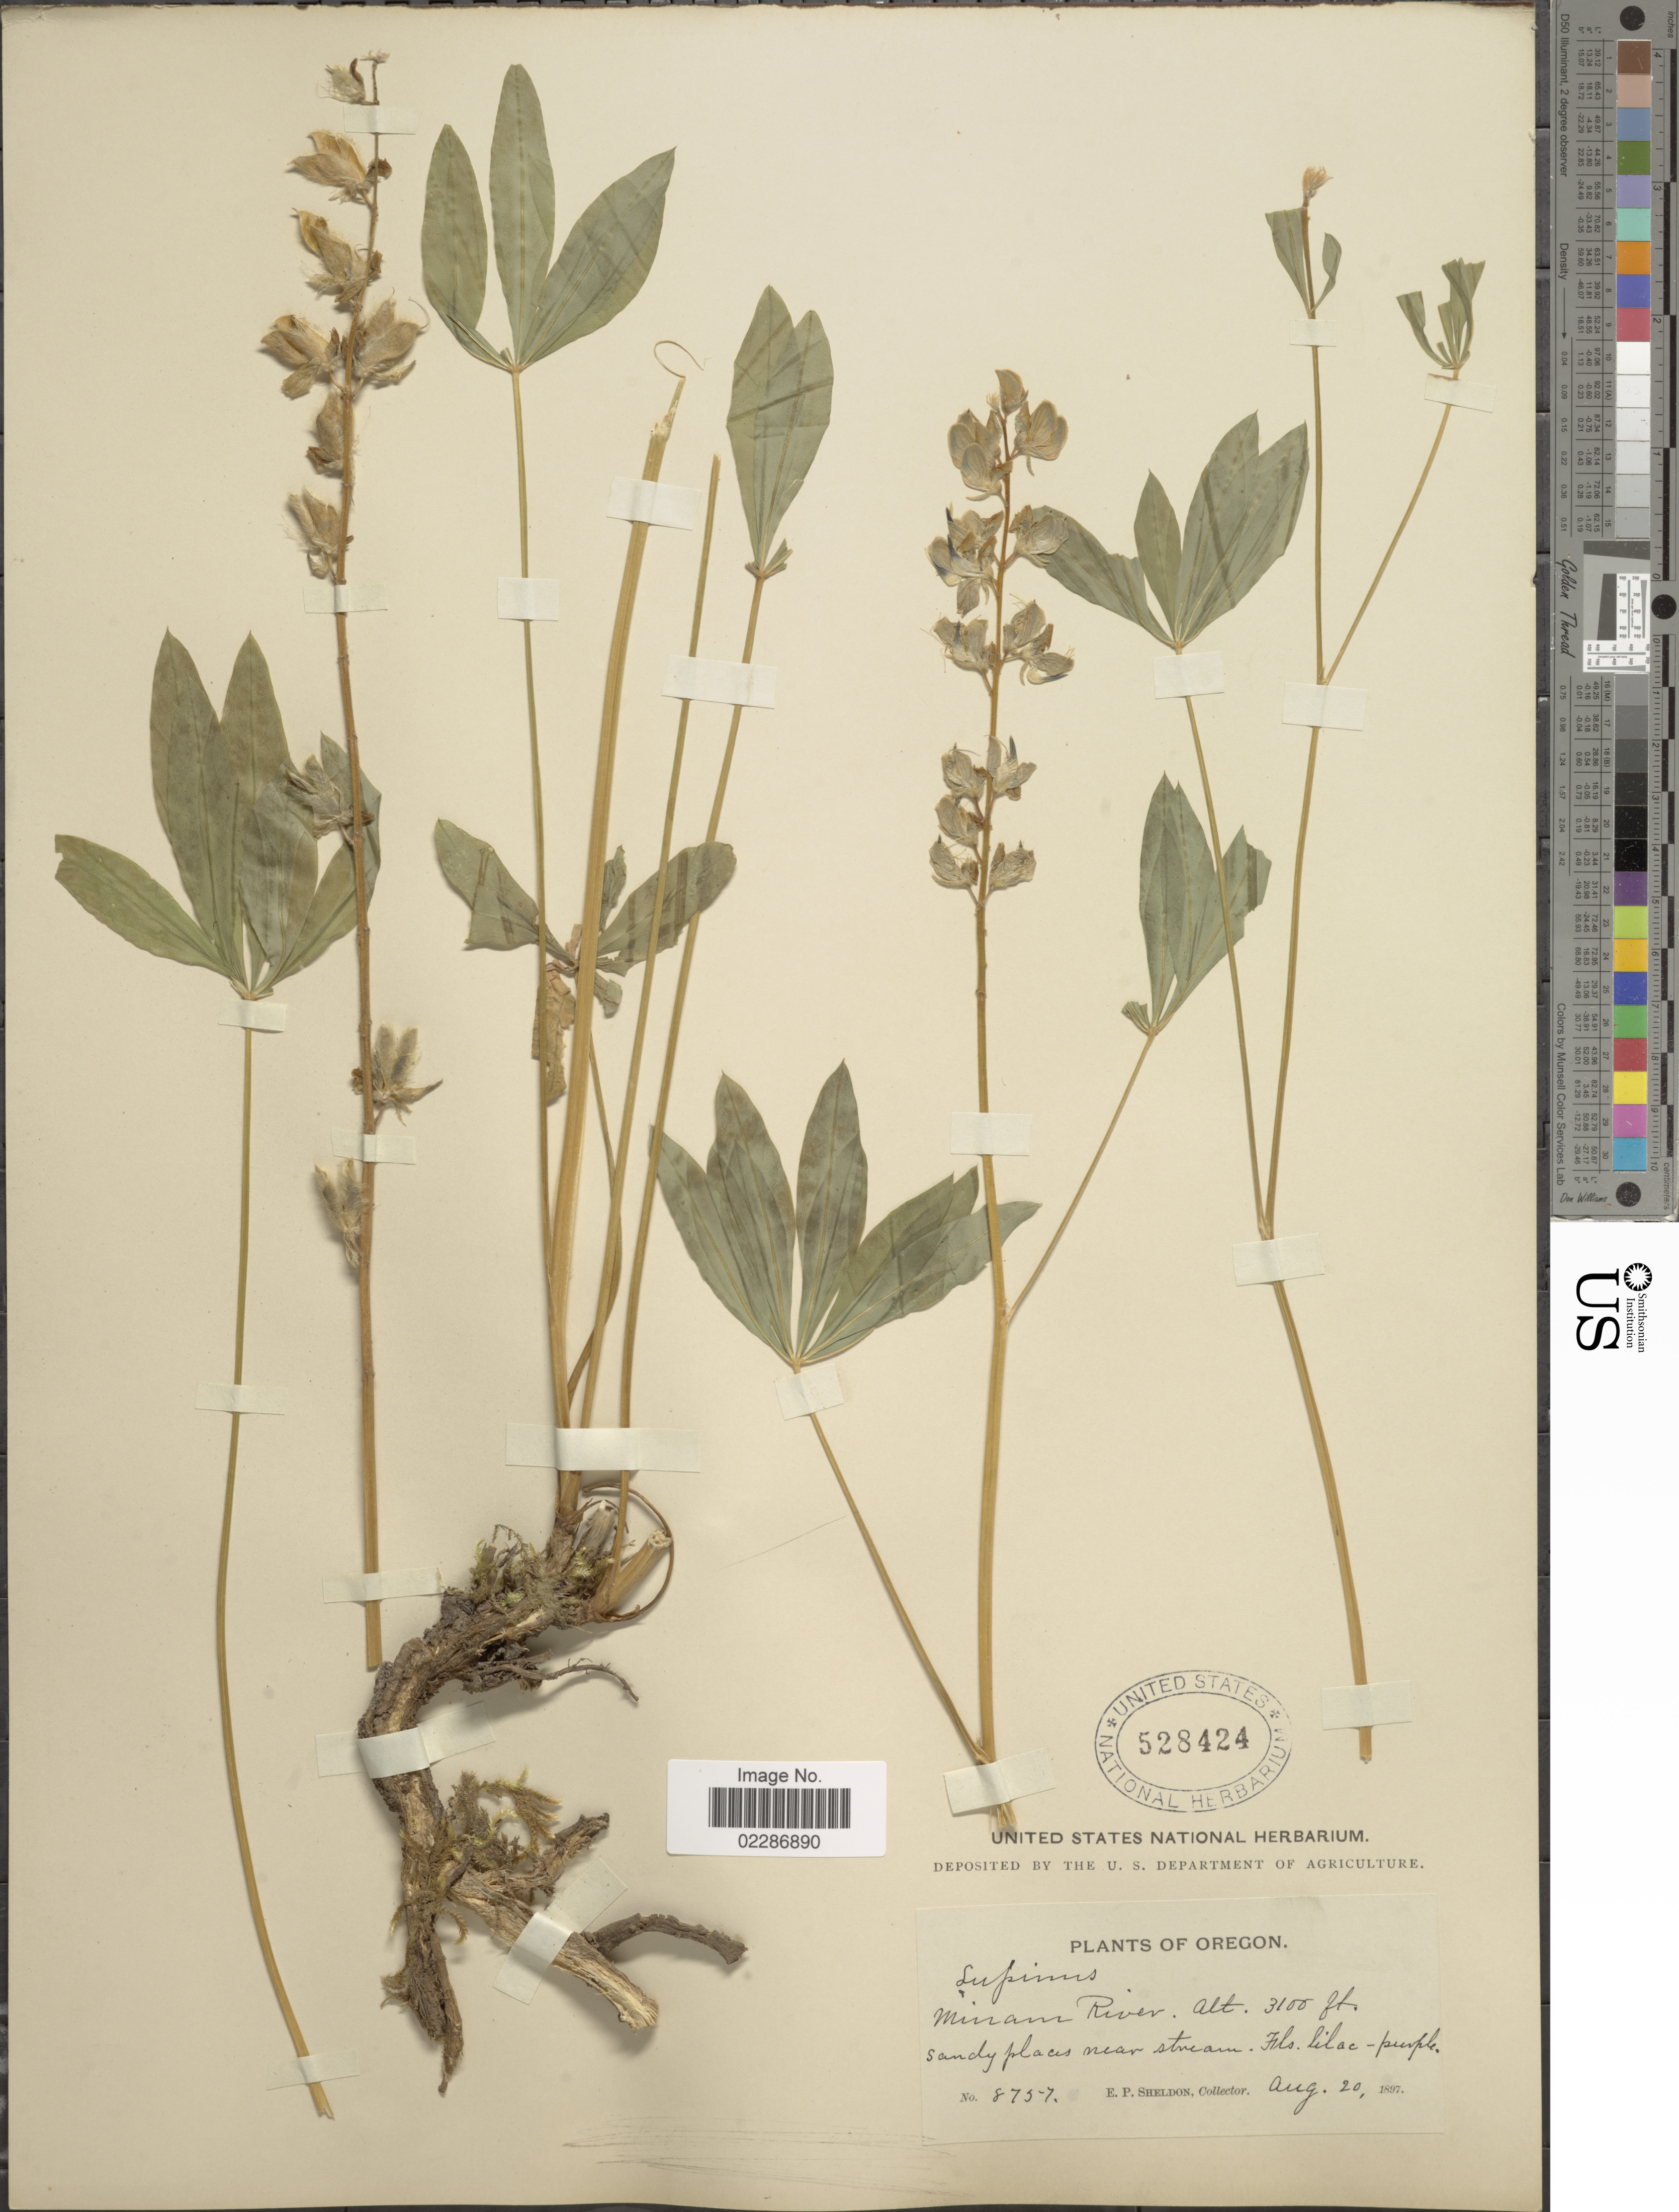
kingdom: Plantae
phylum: Tracheophyta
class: Magnoliopsida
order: Fabales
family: Fabaceae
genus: Lupinus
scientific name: Lupinus latifolius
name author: Lindl. ex J. Agardh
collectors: E. P. Sheldon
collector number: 8757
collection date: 1897-08-20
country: United States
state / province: Oregon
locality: Minam River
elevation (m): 945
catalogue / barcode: US 528424